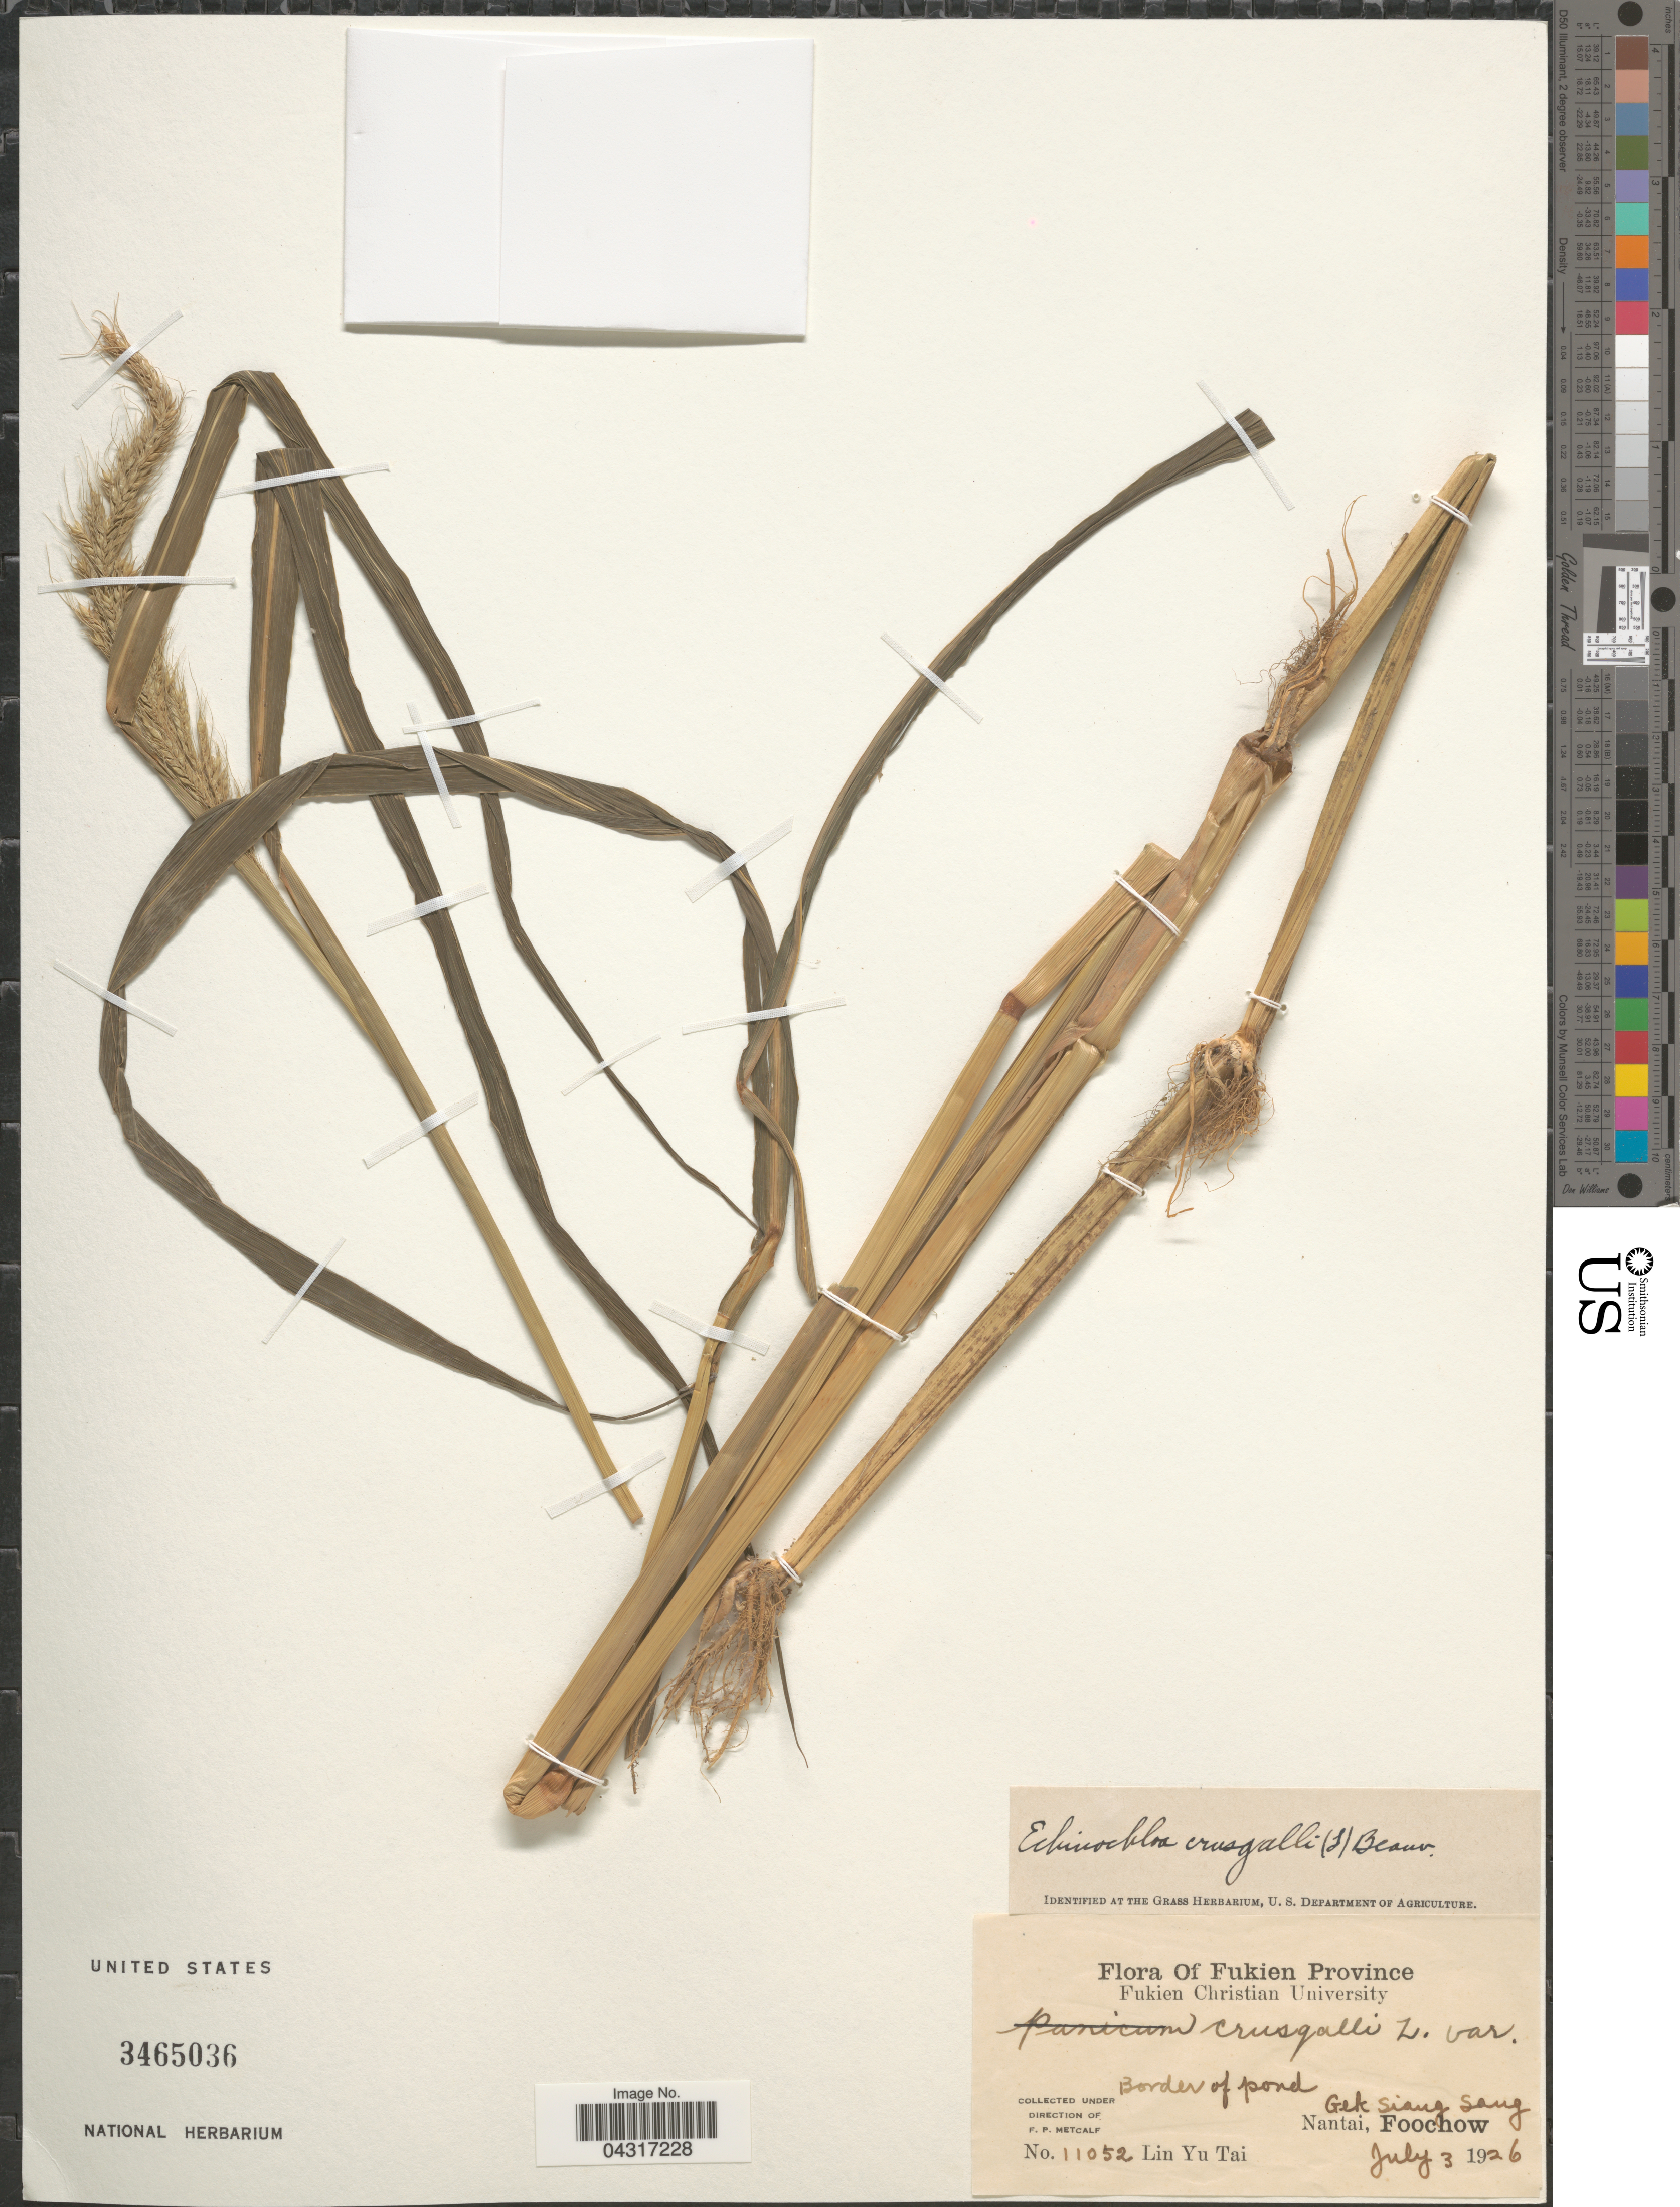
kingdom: Plantae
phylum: Tracheophyta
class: Liliopsida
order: Poales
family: Poaceae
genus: Echinochloa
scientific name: Echinochloa crus-galli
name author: (L.) P. Beauv.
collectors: L. Tai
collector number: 11052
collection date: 1926-07-03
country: China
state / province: Fujian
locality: Fukien Province. Border of pond Gek Siang Sang. Nantai, Foochow.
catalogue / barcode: US 3465036